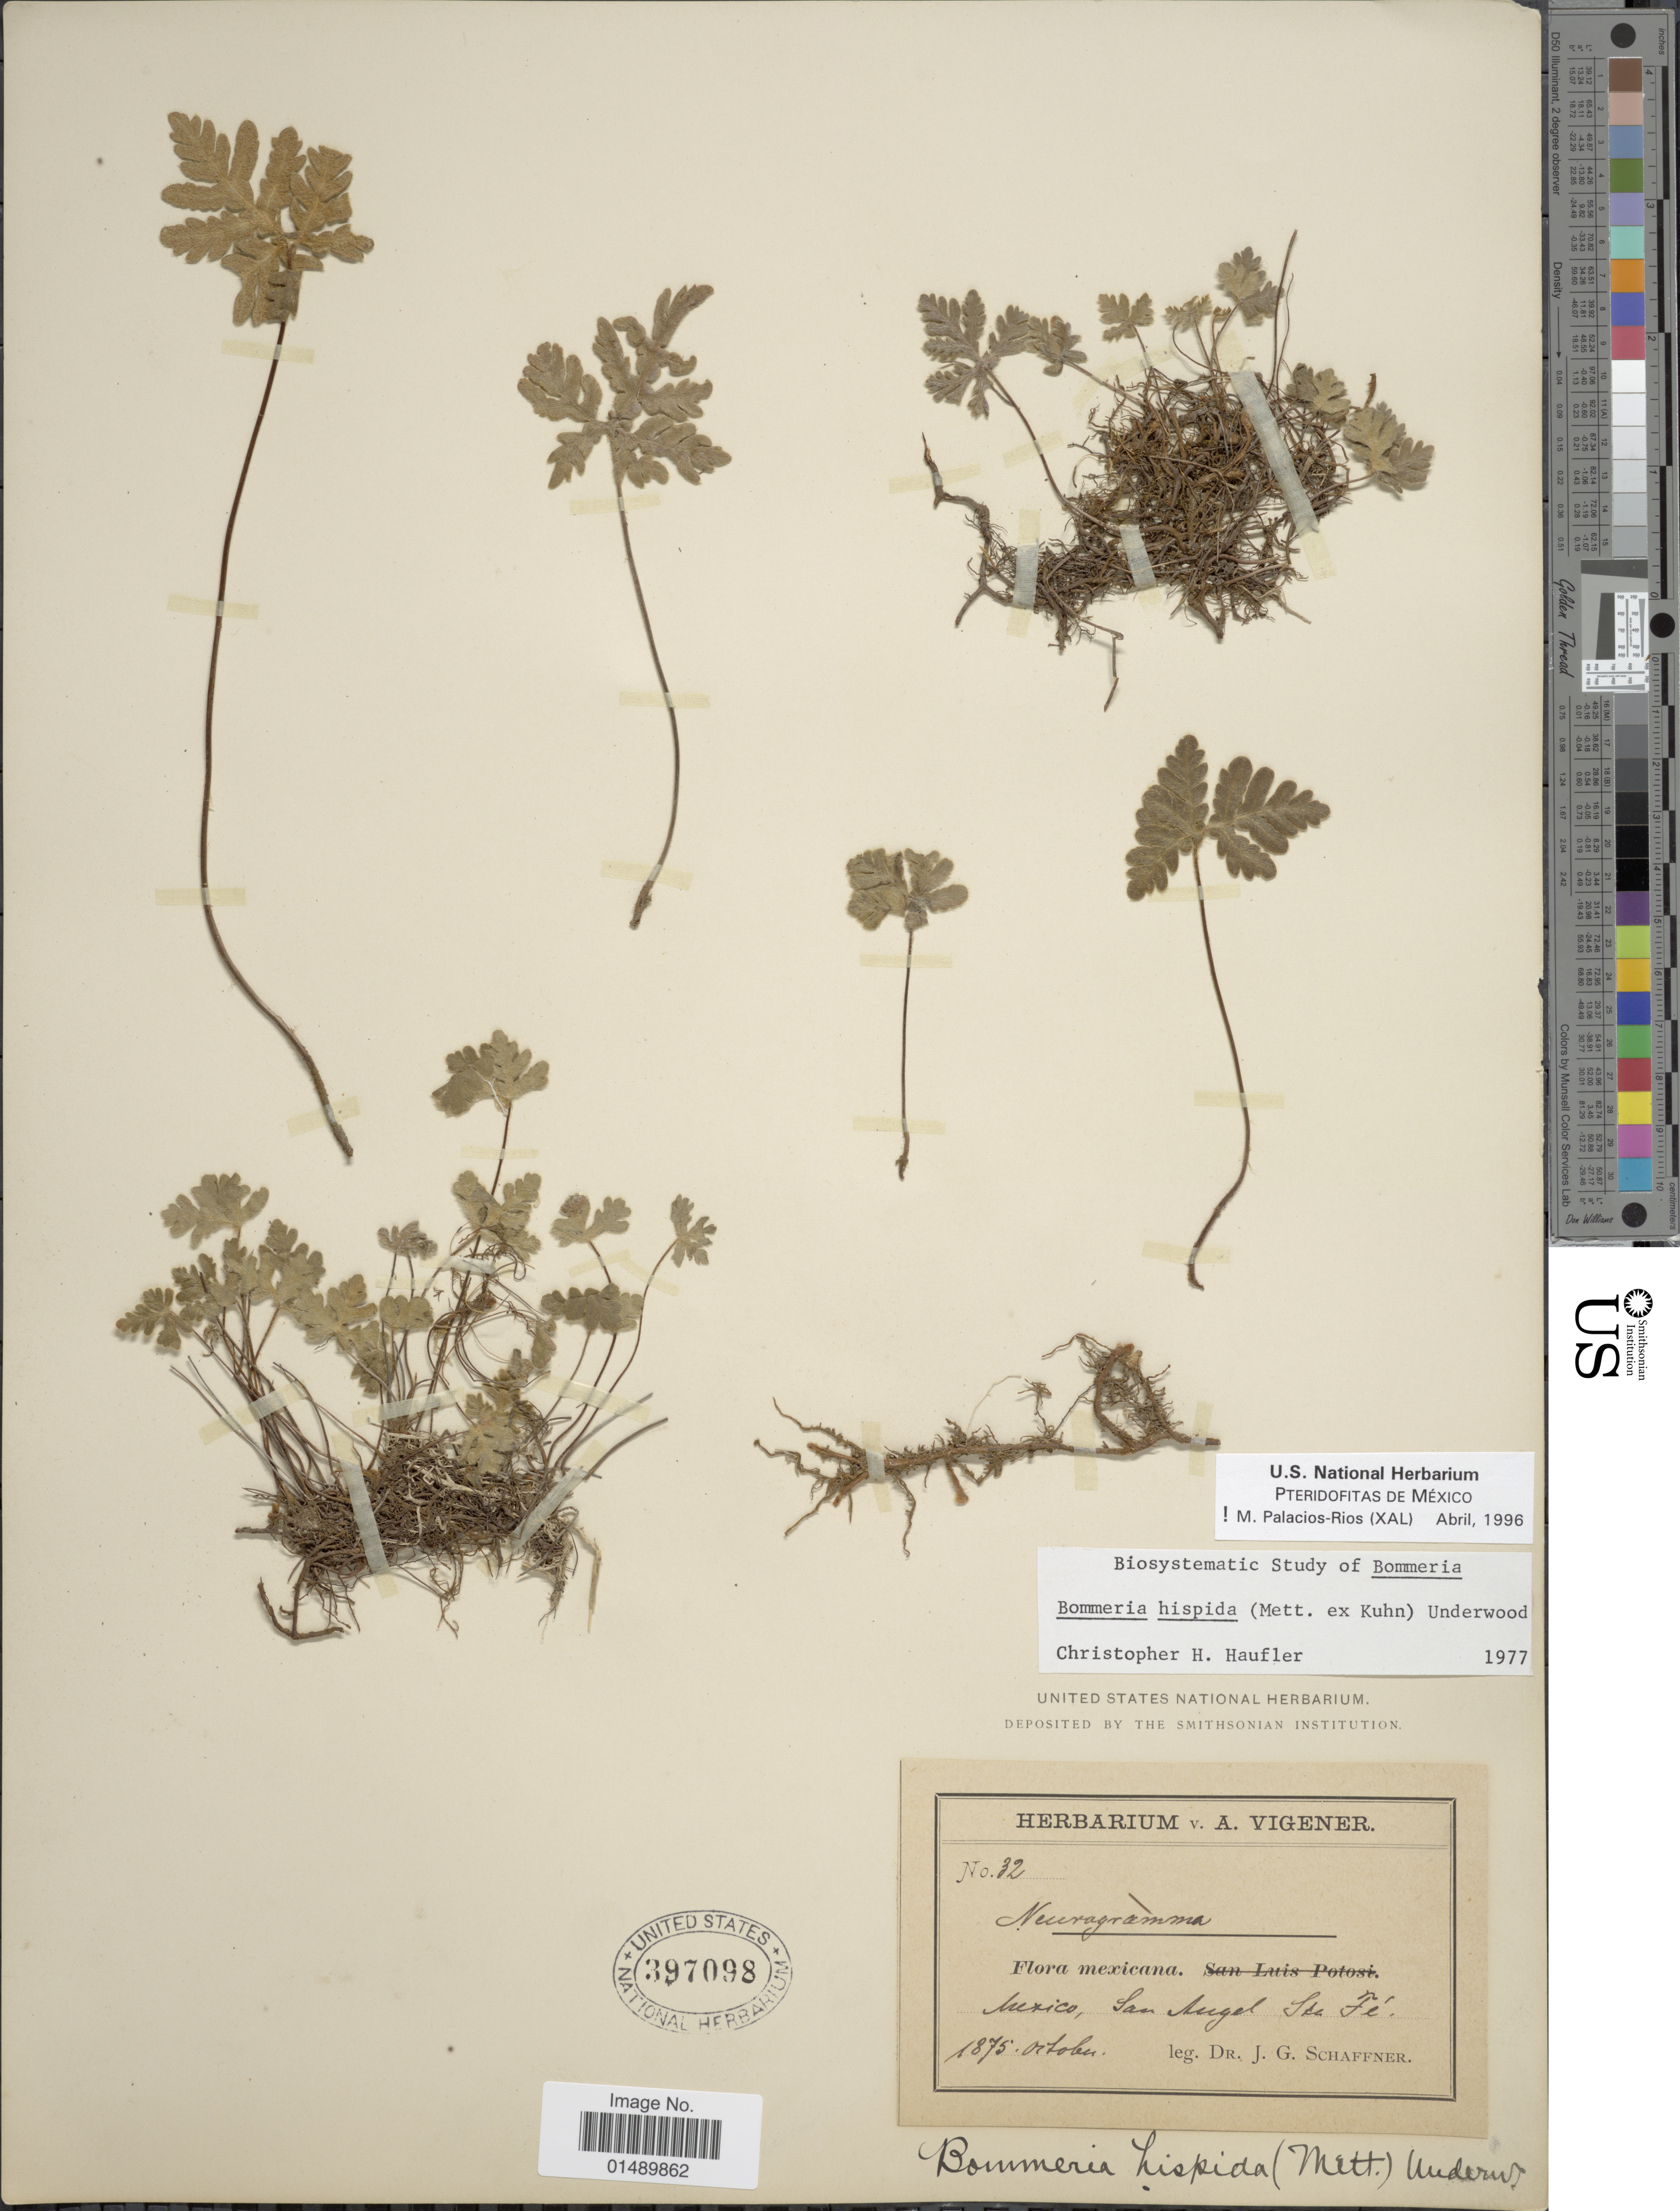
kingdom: Plantae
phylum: Tracheophyta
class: Polypodiopsida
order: Polypodiales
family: Pteridaceae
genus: Bommeria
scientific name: Bommeria hispida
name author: (Mett. ex Kuhn) Underw.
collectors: J. G. Schaffner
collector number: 32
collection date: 1875-10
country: Mexico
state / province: México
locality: Mexico, San Angel Sta Fé.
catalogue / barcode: US 397098